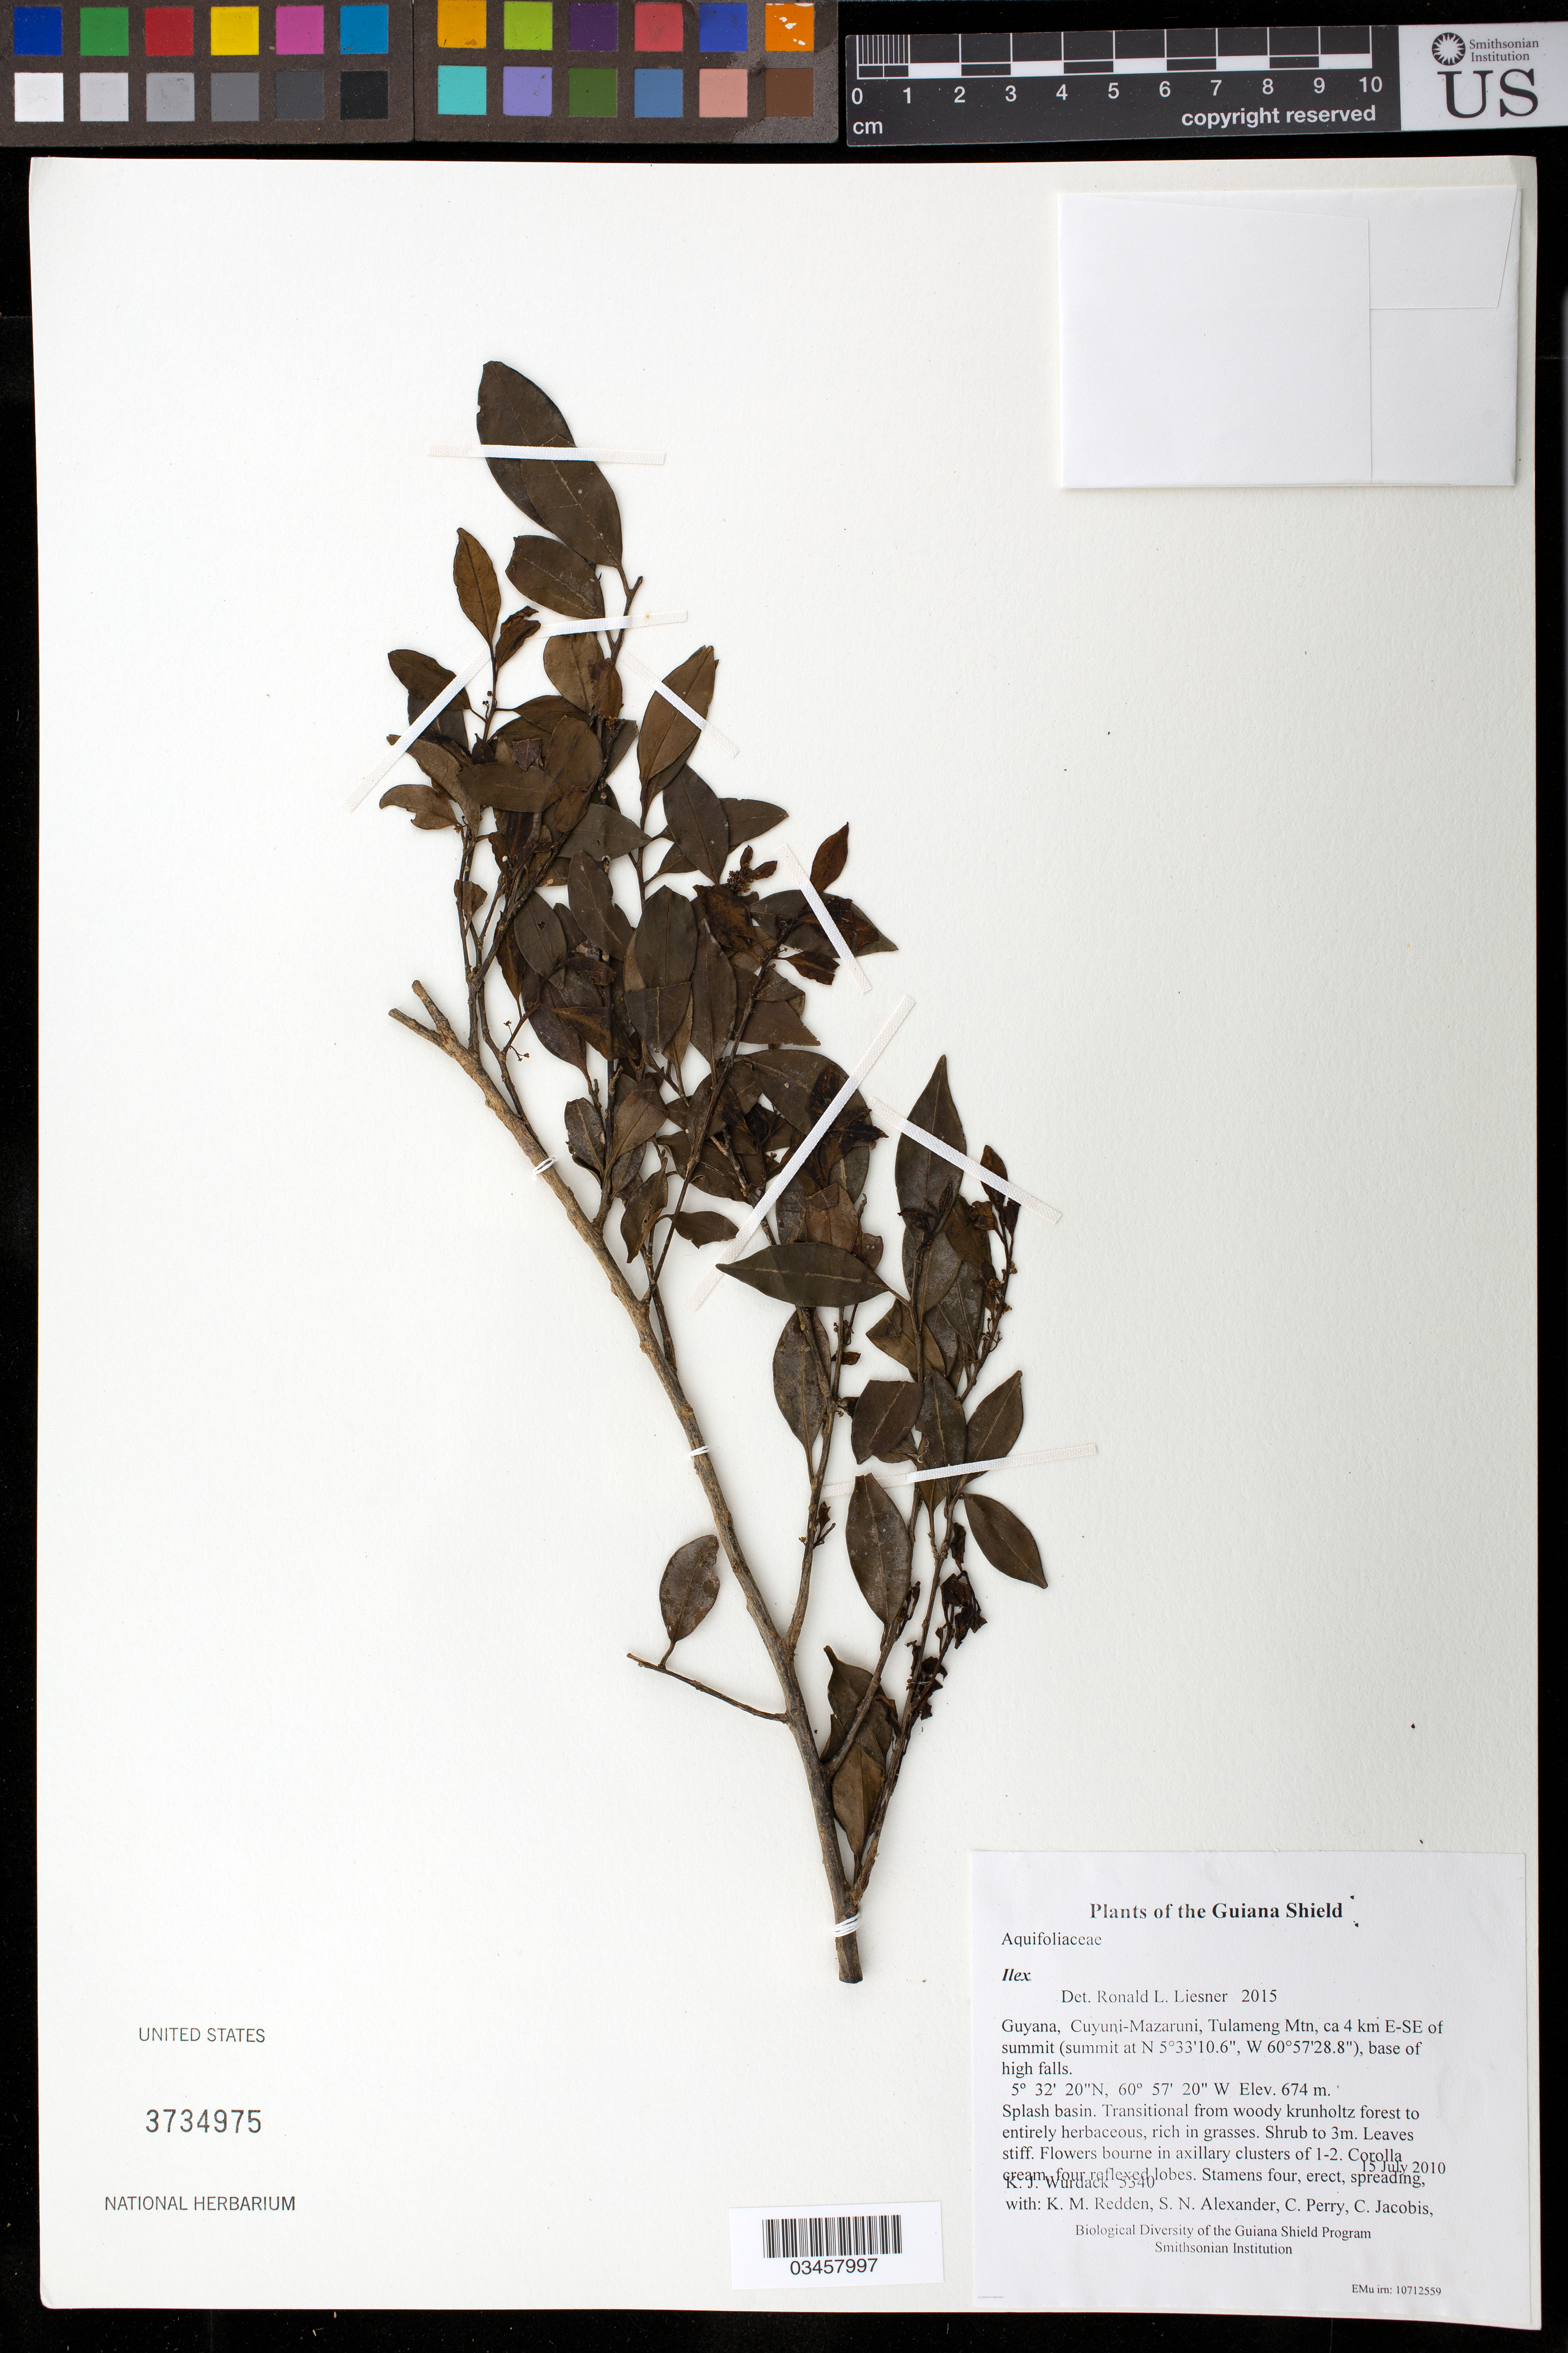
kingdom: Plantae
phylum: Tracheophyta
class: Magnoliopsida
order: Aquifoliales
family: Aquifoliaceae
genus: Ilex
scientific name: Ilex sp.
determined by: Liesner, R. L.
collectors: K. Wurdack, K. M. Redden, S. N. Alexander, C. Perry, C. Jacobis, D. Hunter, V. Roland & H. Hunter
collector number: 5340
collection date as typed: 15 July 2010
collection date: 2010-07-15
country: Guyana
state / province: Cuyuni-Mazaruni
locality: Tulameng Mtn, ca 4 km E-SE of summit (summit at N 5°33'10.6", W 60°57'28.8"), base of high falls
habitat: Splash basin. Transitional from woody krunholtz forest to entirely herbaceous, rich in grasses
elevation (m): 674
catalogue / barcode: US 3734975